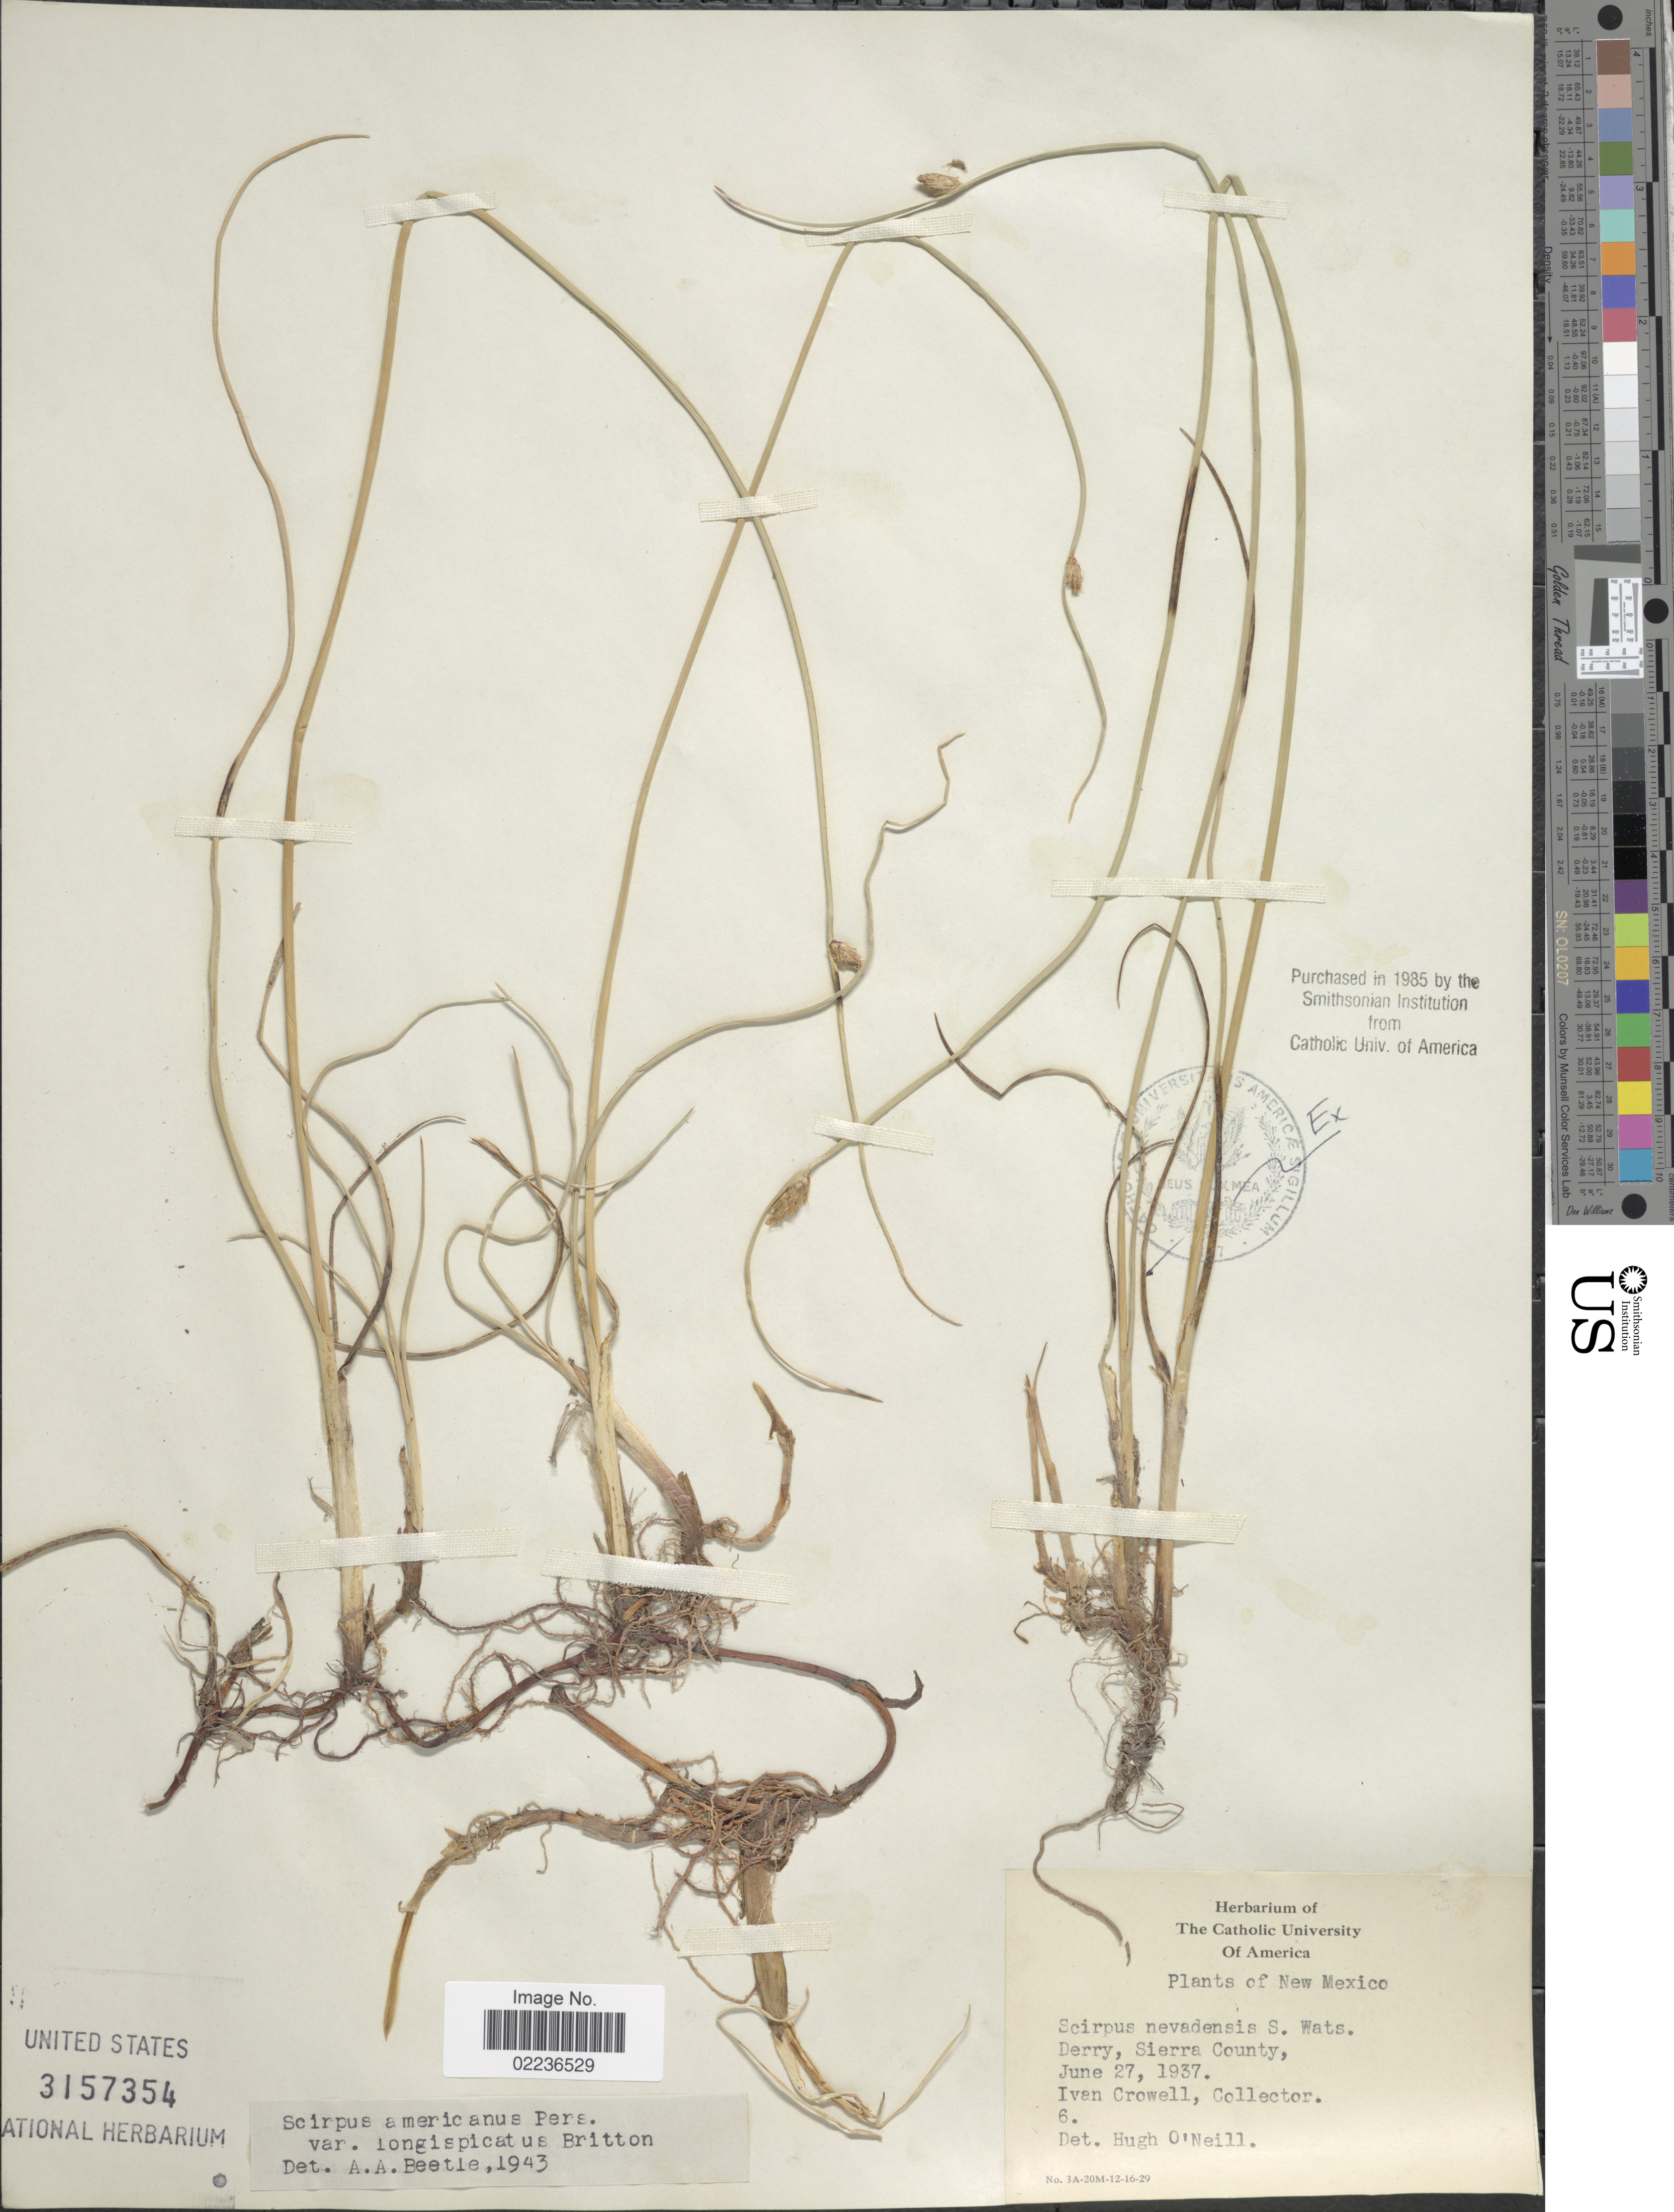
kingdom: Plantae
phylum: Tracheophyta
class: Liliopsida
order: Poales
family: Cyperaceae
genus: Schoenoplectus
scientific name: Schoenoplectus pungens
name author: (Vahl) Palla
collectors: I. Crowell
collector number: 6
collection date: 1937-06-27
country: United States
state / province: New Mexico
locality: Derry, Sierra County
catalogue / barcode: US 3157354